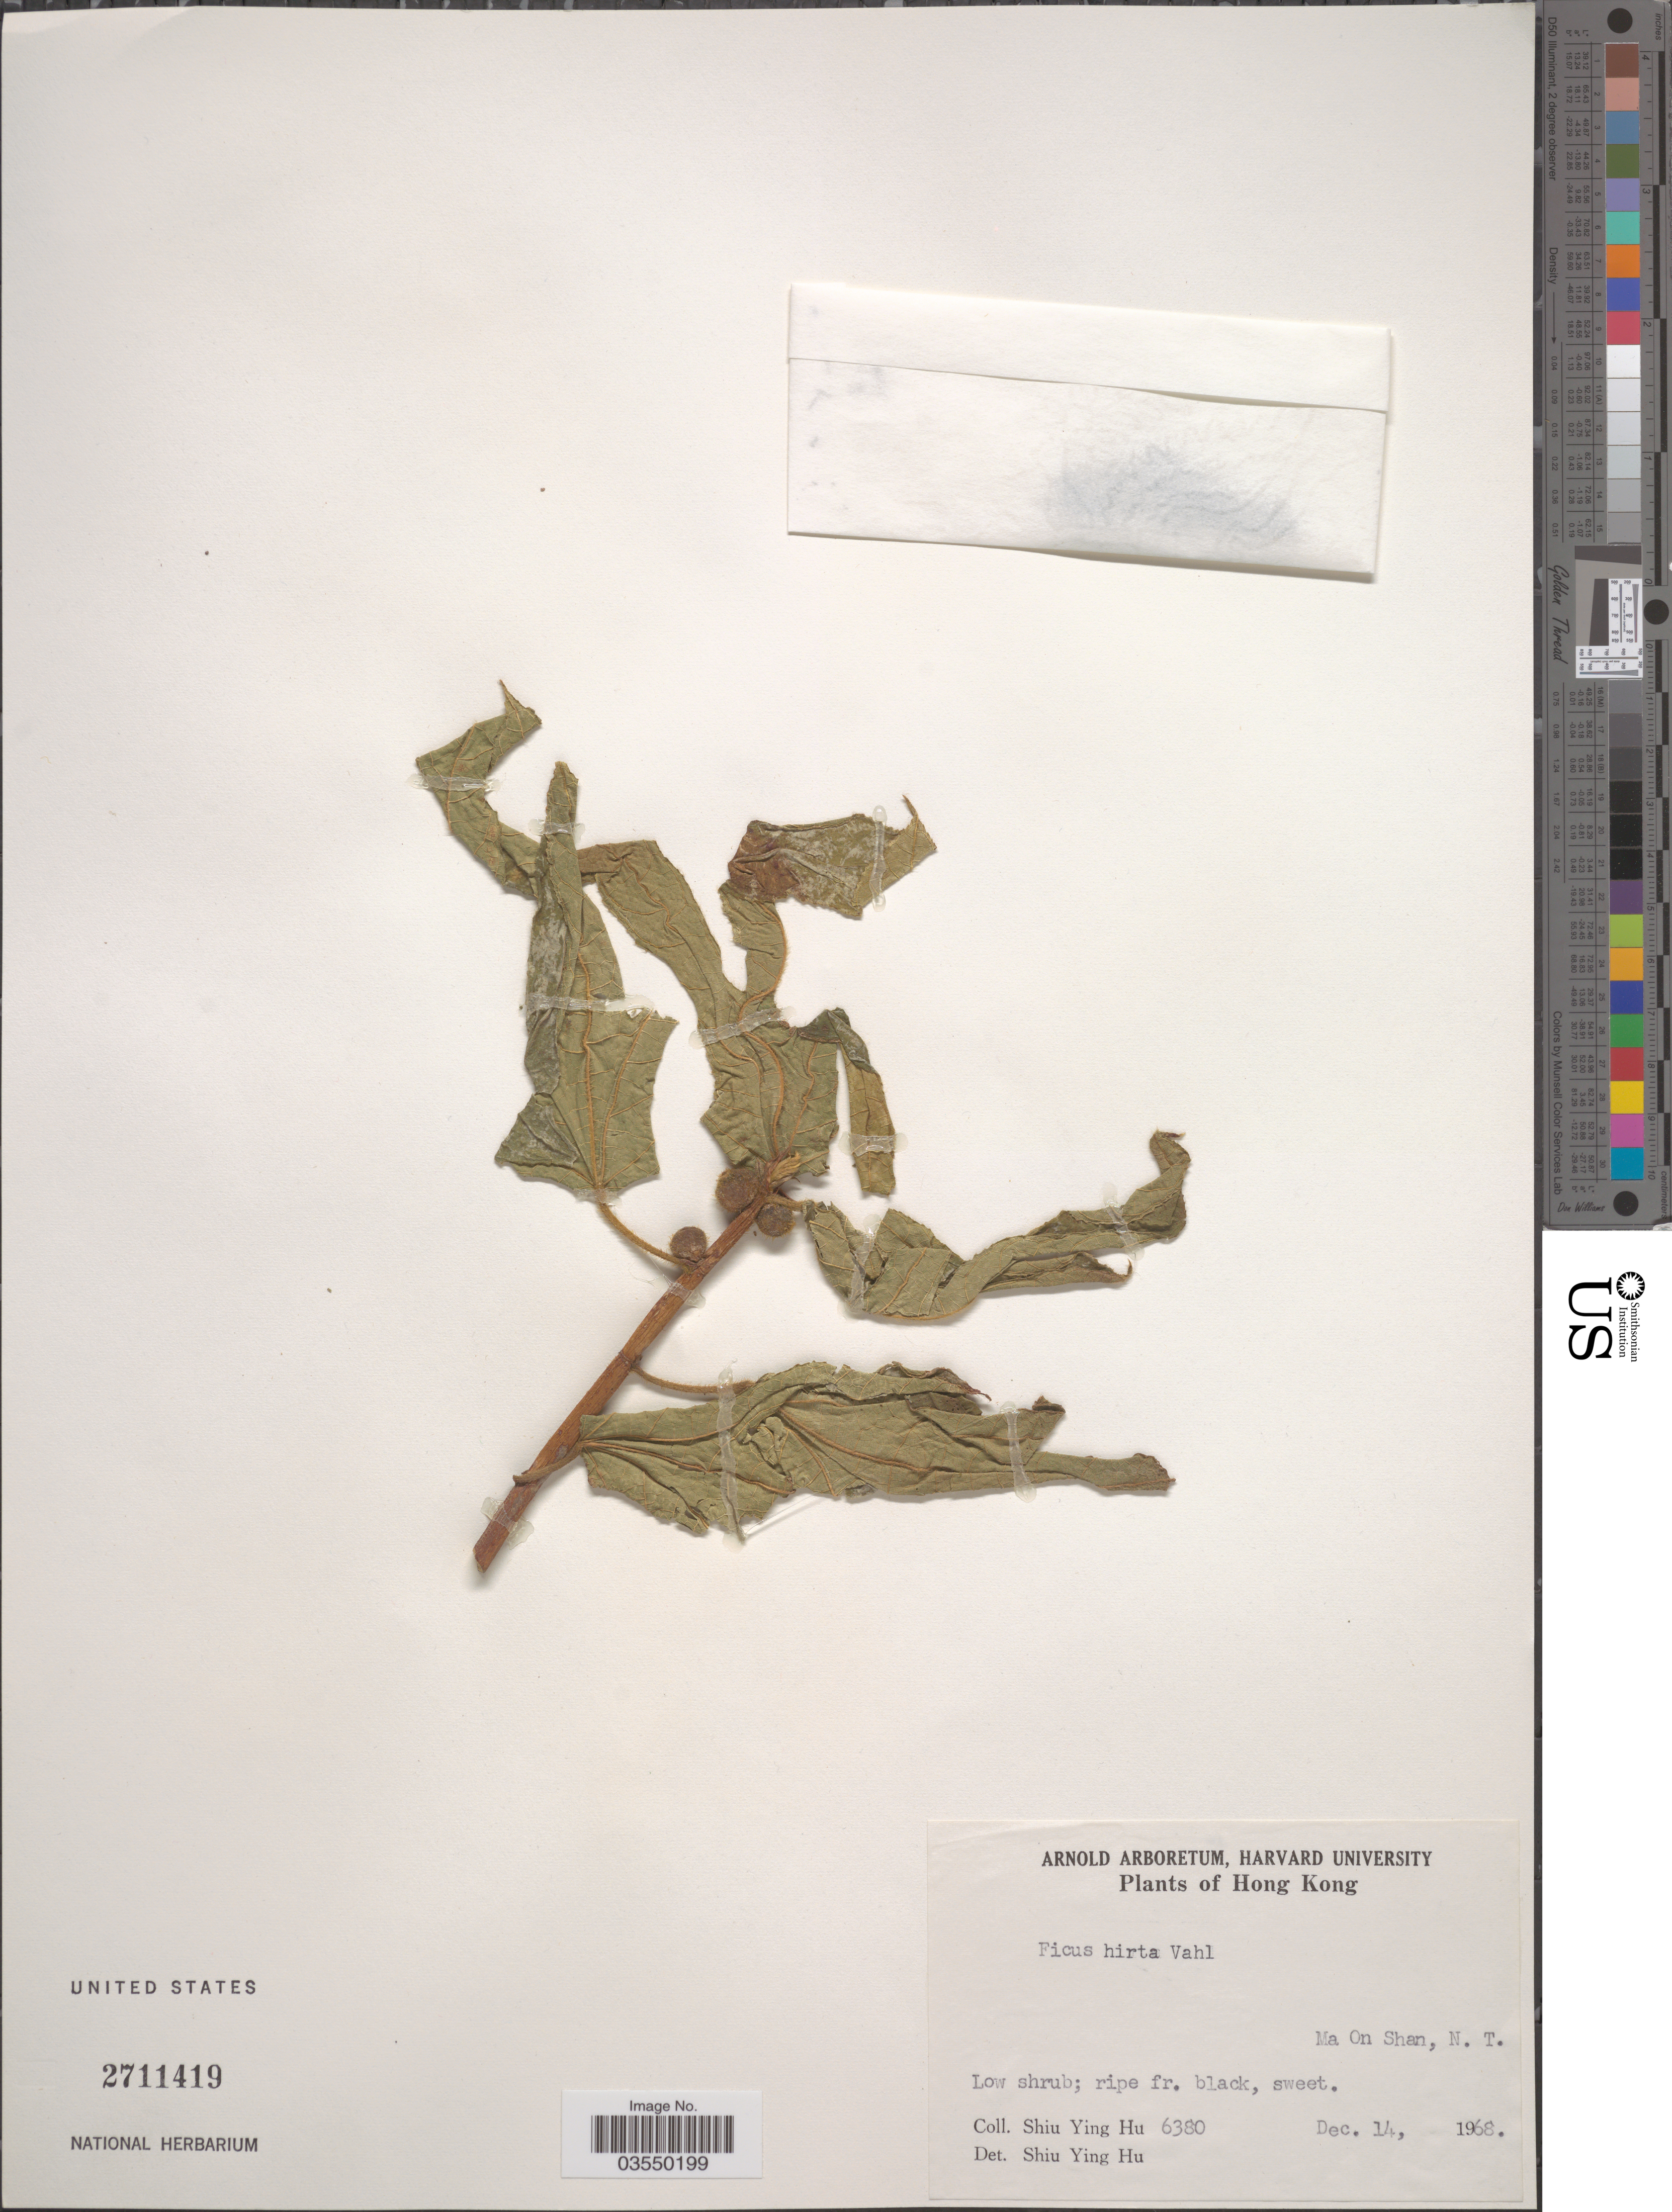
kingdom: Plantae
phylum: Tracheophyta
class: Magnoliopsida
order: Rosales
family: Moraceae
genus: Ficus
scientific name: Ficus hirta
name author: Vahl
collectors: S. Y. Hu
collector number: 6380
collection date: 1968-12-14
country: China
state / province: Hong Kong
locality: Ma On Shan, N. T.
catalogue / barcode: US 2711419